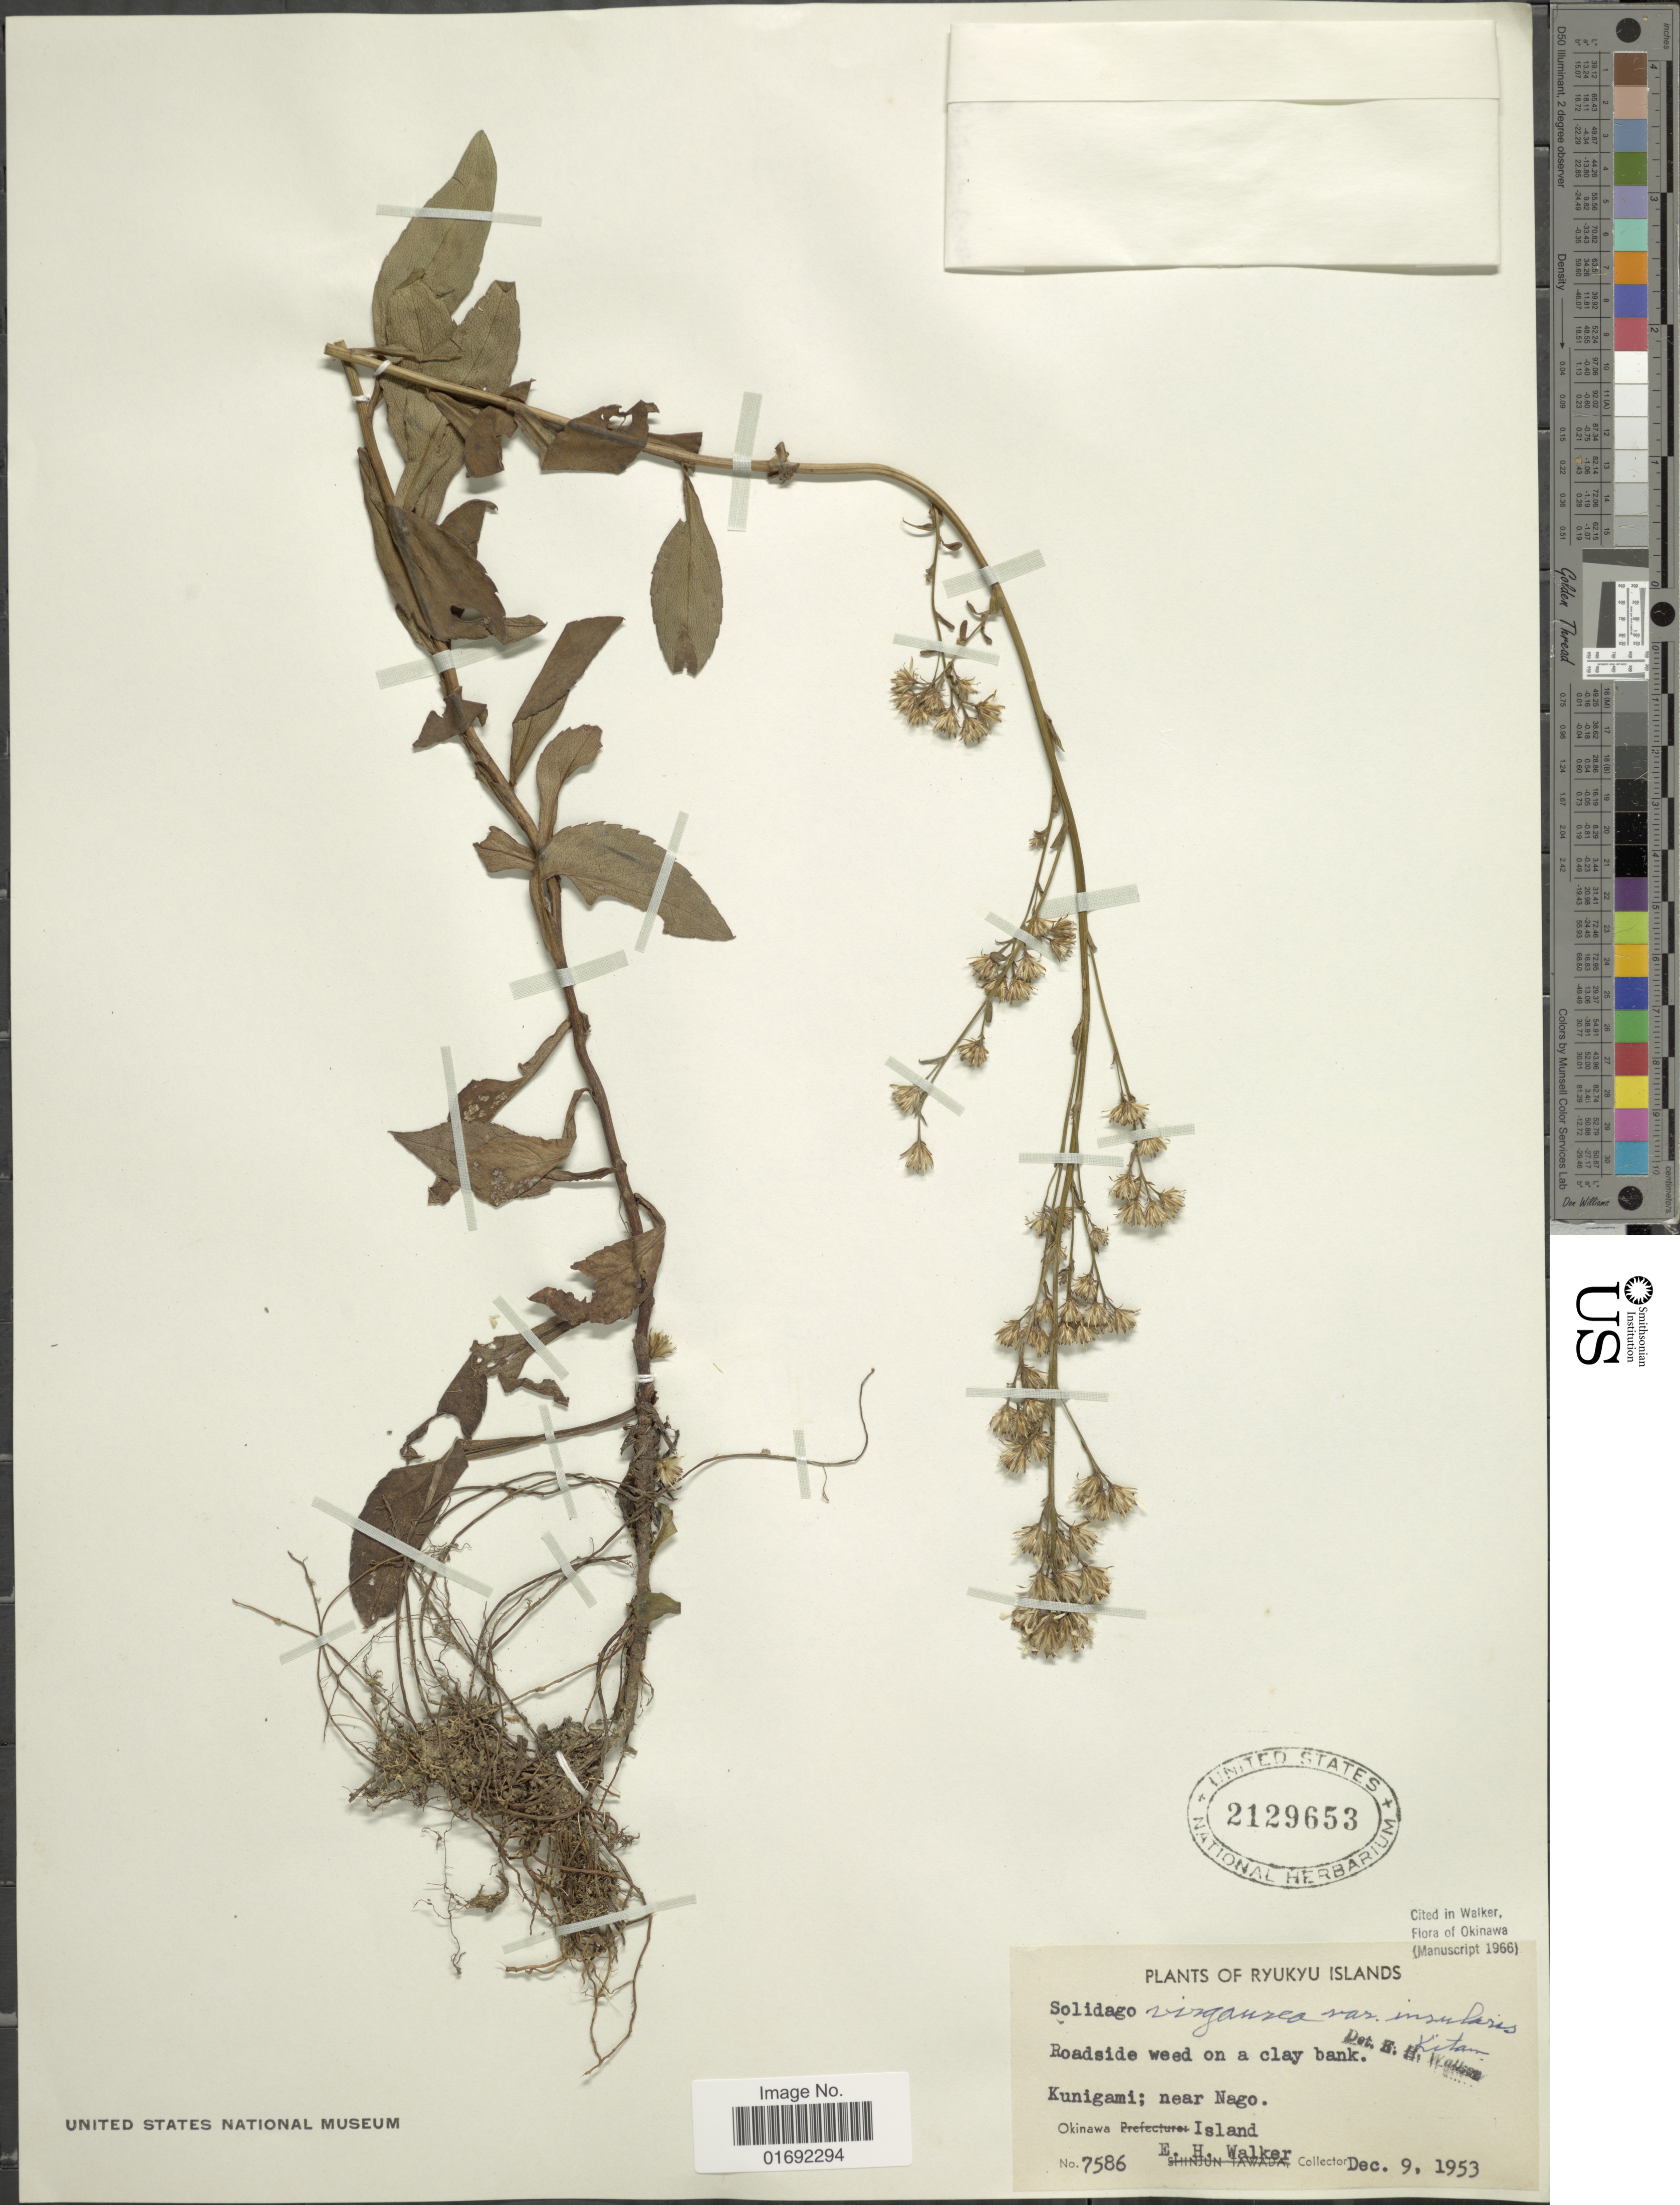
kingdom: Plantae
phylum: Tracheophyta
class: Magnoliopsida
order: Asterales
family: Asteraceae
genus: Solidago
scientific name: Solidago virgaurea var. asiatica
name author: Nakai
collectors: E. H. Walker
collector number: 7586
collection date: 1953-12-09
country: Japan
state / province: Okinawa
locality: Ryukyu Islands, Kunigami, near Nago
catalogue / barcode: US 2129653